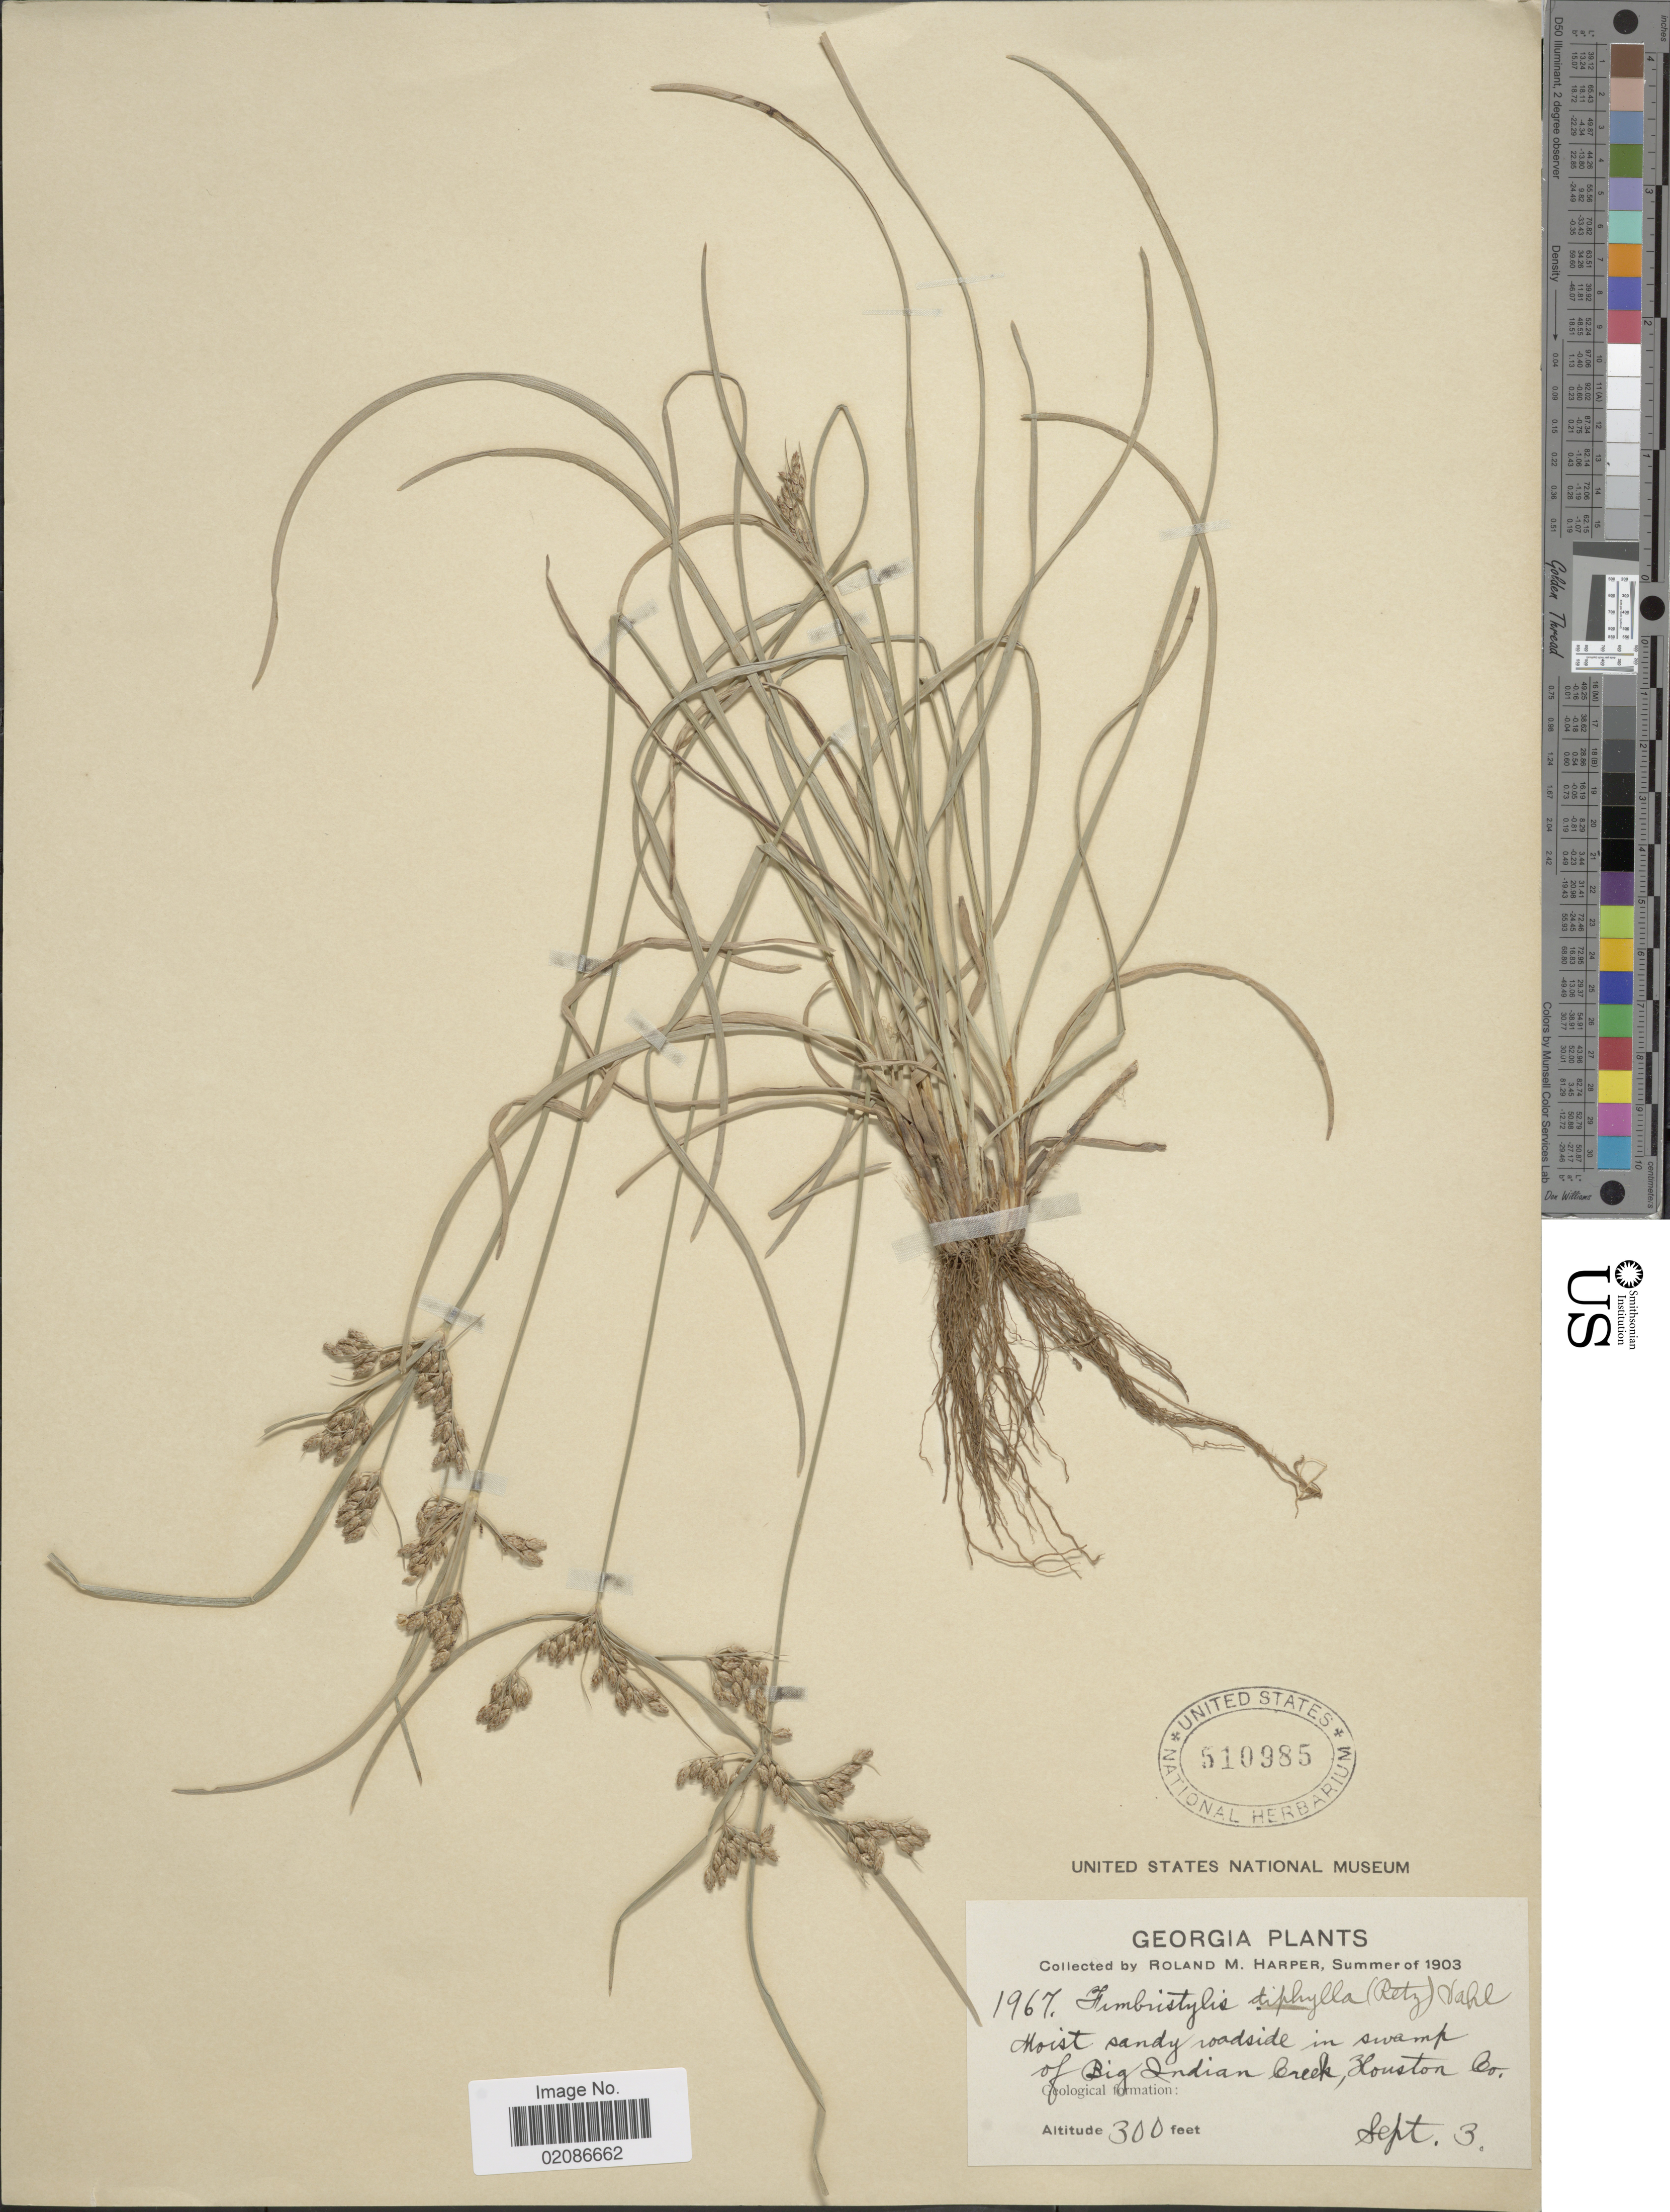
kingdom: Plantae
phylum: Tracheophyta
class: Liliopsida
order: Poales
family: Cyperaceae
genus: Fimbristylis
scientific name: Fimbristylis dichotoma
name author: (L.) Vahl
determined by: Strong, Mark T., (BOT), Smithsonian Institution - National Museum of Natural History (UNITED STATES)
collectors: R. M. Harper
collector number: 1967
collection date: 1903-09-03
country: United States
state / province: Georgia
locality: Moist sandy roadside in swamp of Big Indian Creek, Houston Co.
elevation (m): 91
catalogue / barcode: US 510985